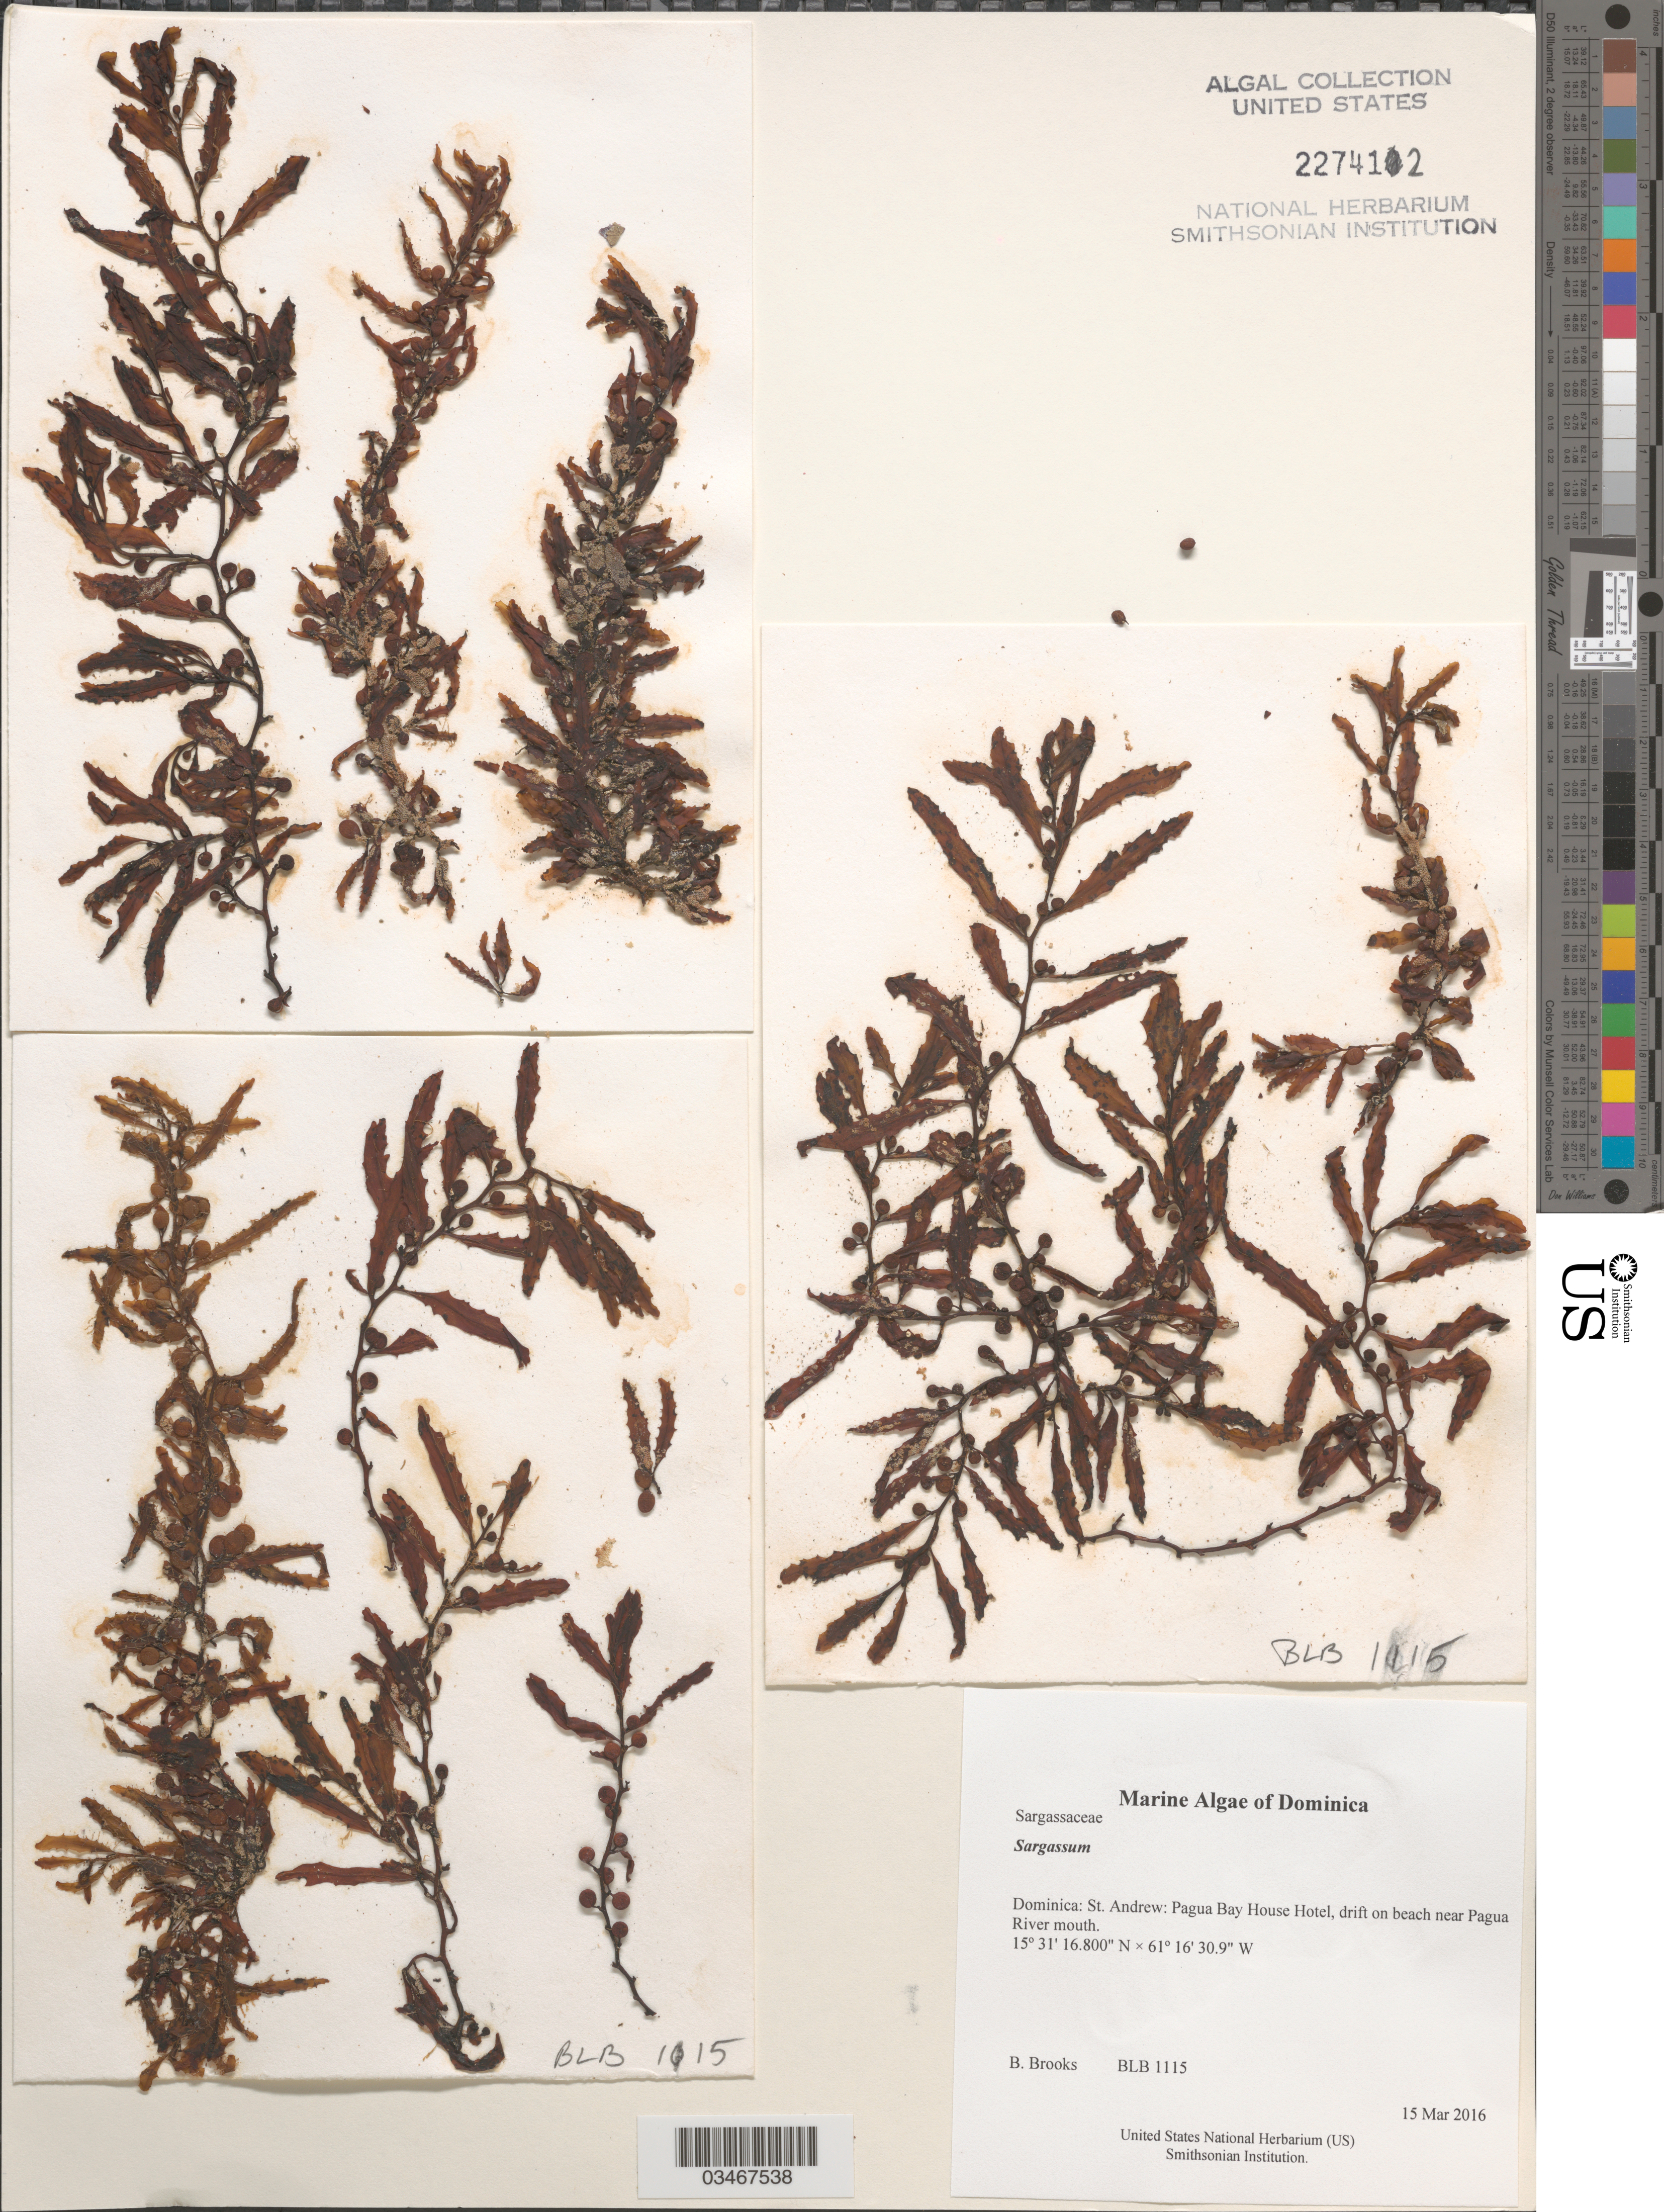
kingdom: Chromista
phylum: Ochrophyta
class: Phaeophyceae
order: Fucales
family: Sargassaceae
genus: Sargassum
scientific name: Sargassum fluitans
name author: (Børgesen) Børgesen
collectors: B. Brooks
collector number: BLB 1115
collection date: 2016-03-15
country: Dominica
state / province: St. Andrew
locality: Pagua Bay House Hotel, beach near Pagua River mouth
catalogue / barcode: US 227412